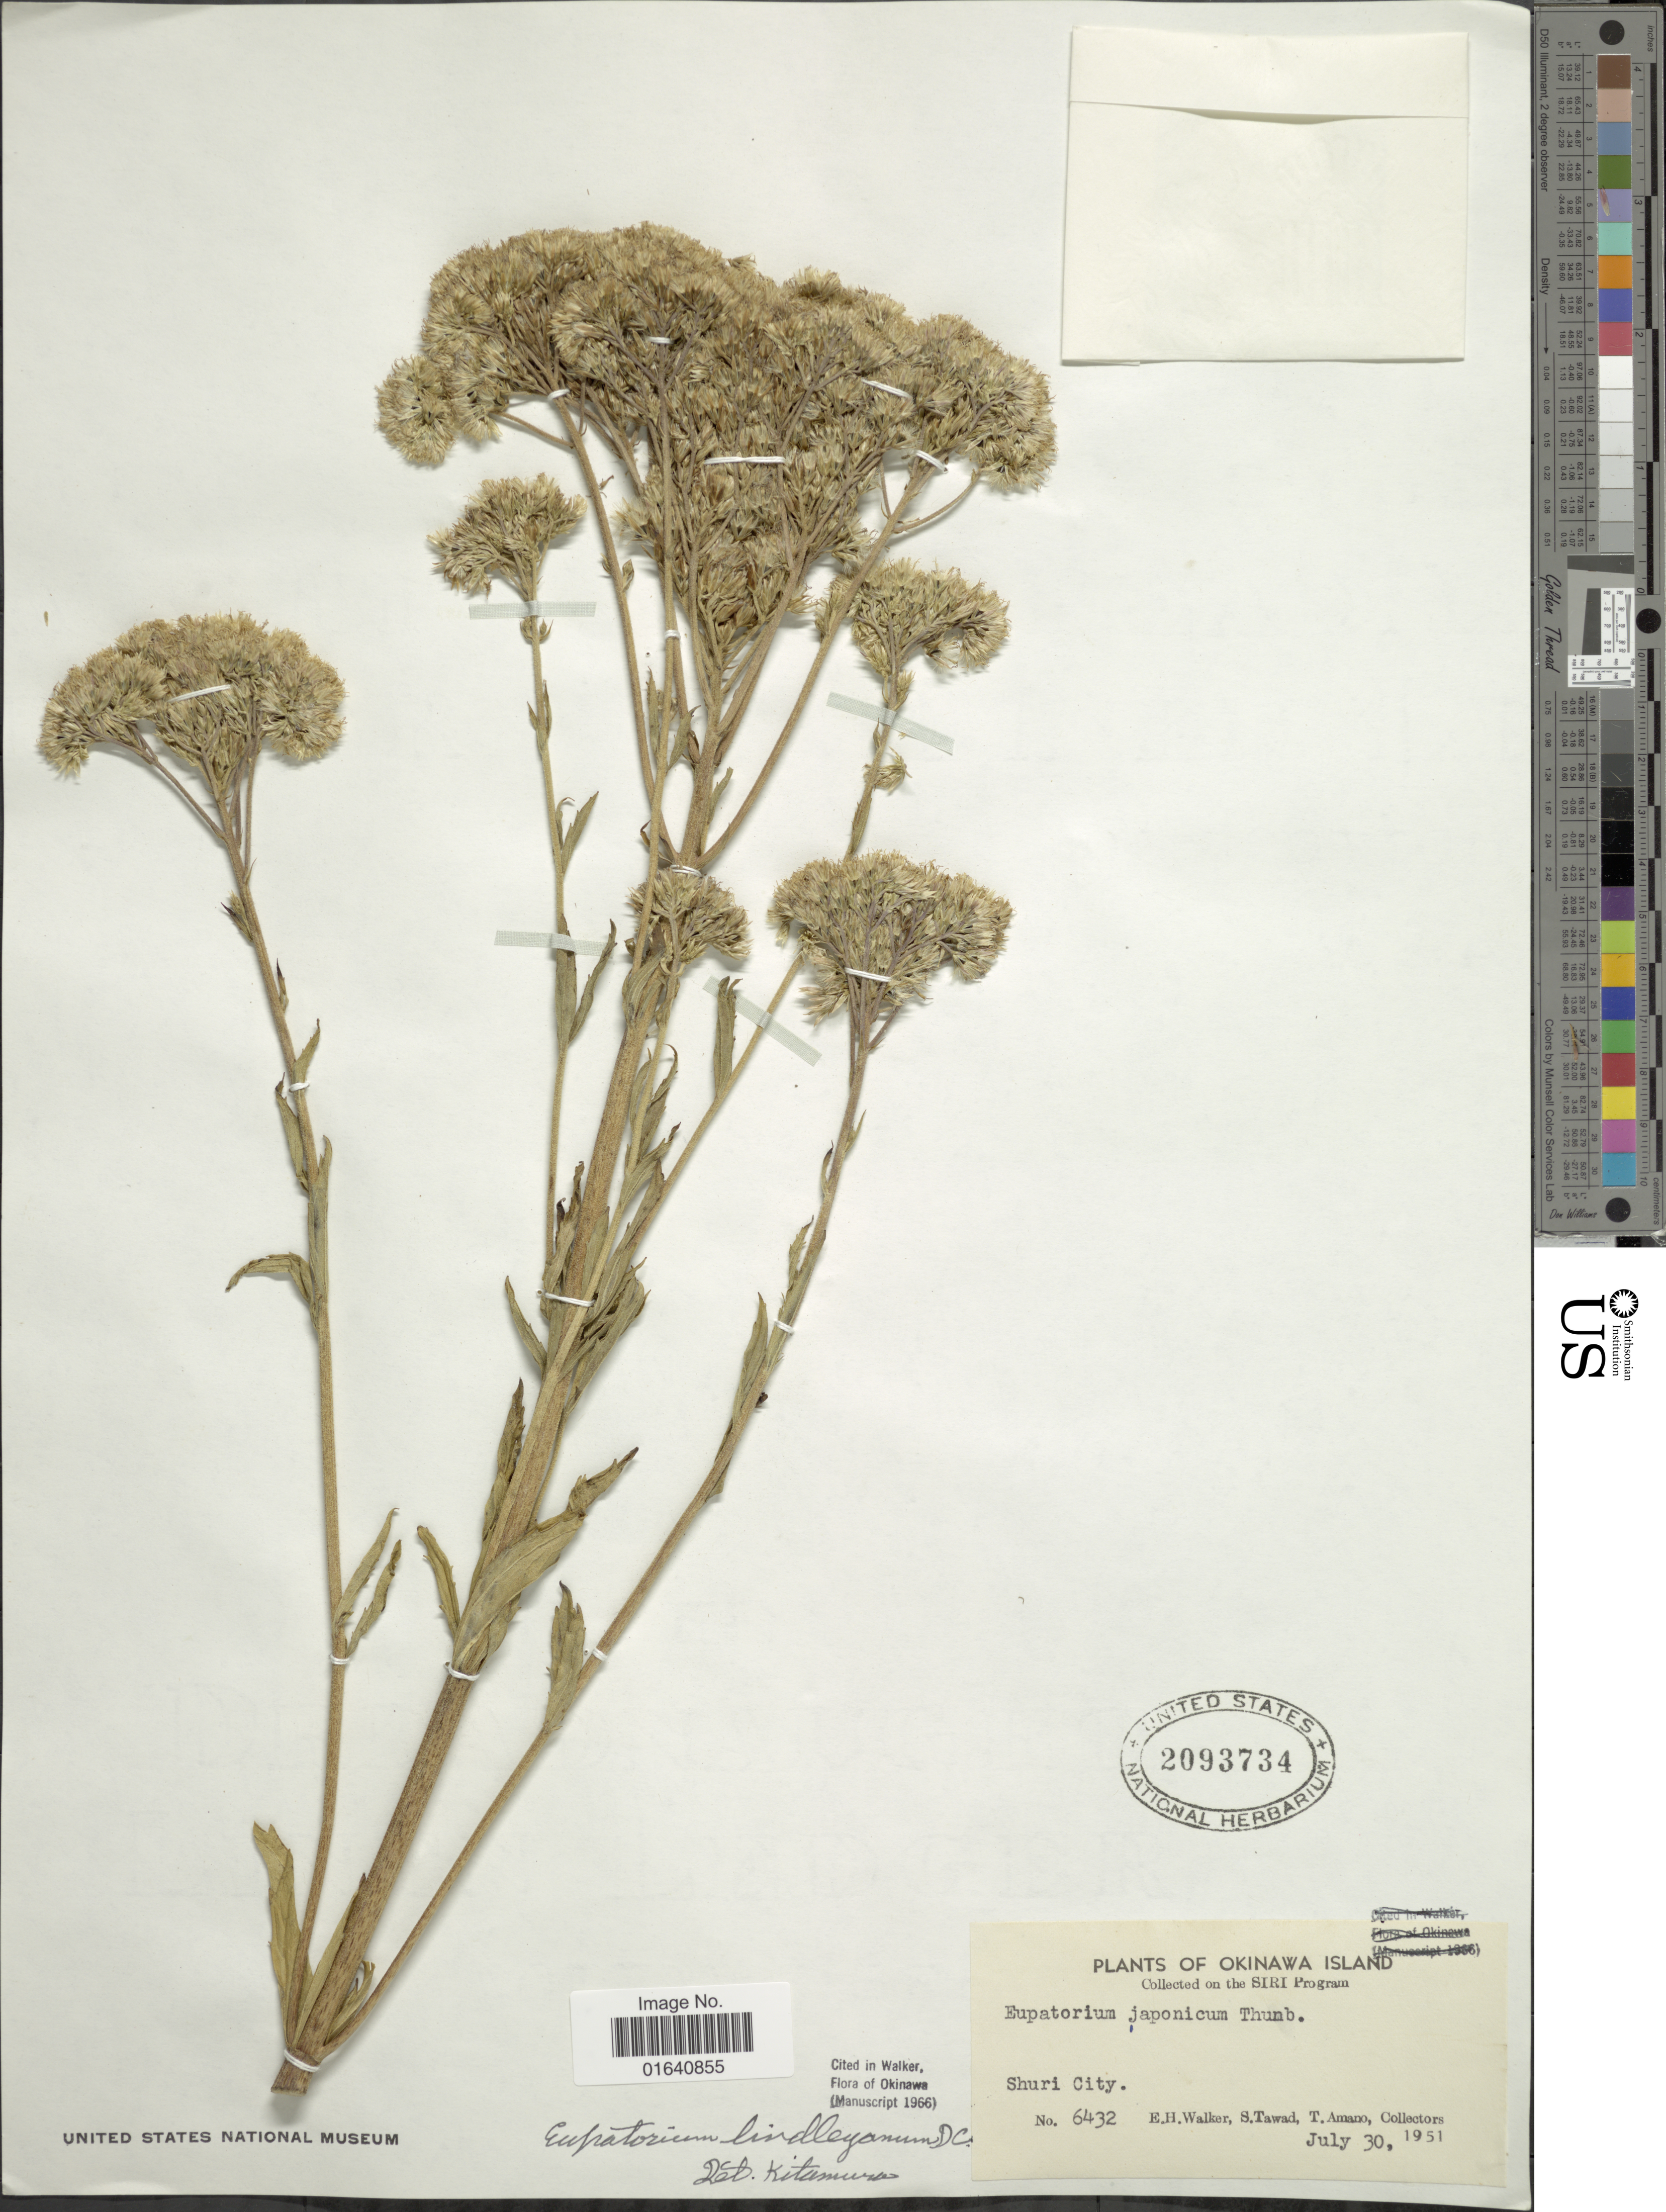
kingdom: Plantae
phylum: Tracheophyta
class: Magnoliopsida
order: Asterales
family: Asteraceae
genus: Eupatorium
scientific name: Eupatorium lindleyanum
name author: DC.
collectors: E. H. Walker, S. Tawad & T. Amano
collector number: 6432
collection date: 1951-07-30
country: Japan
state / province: Okinawa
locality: Okinawa Island, Shuri City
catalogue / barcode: US 2093734